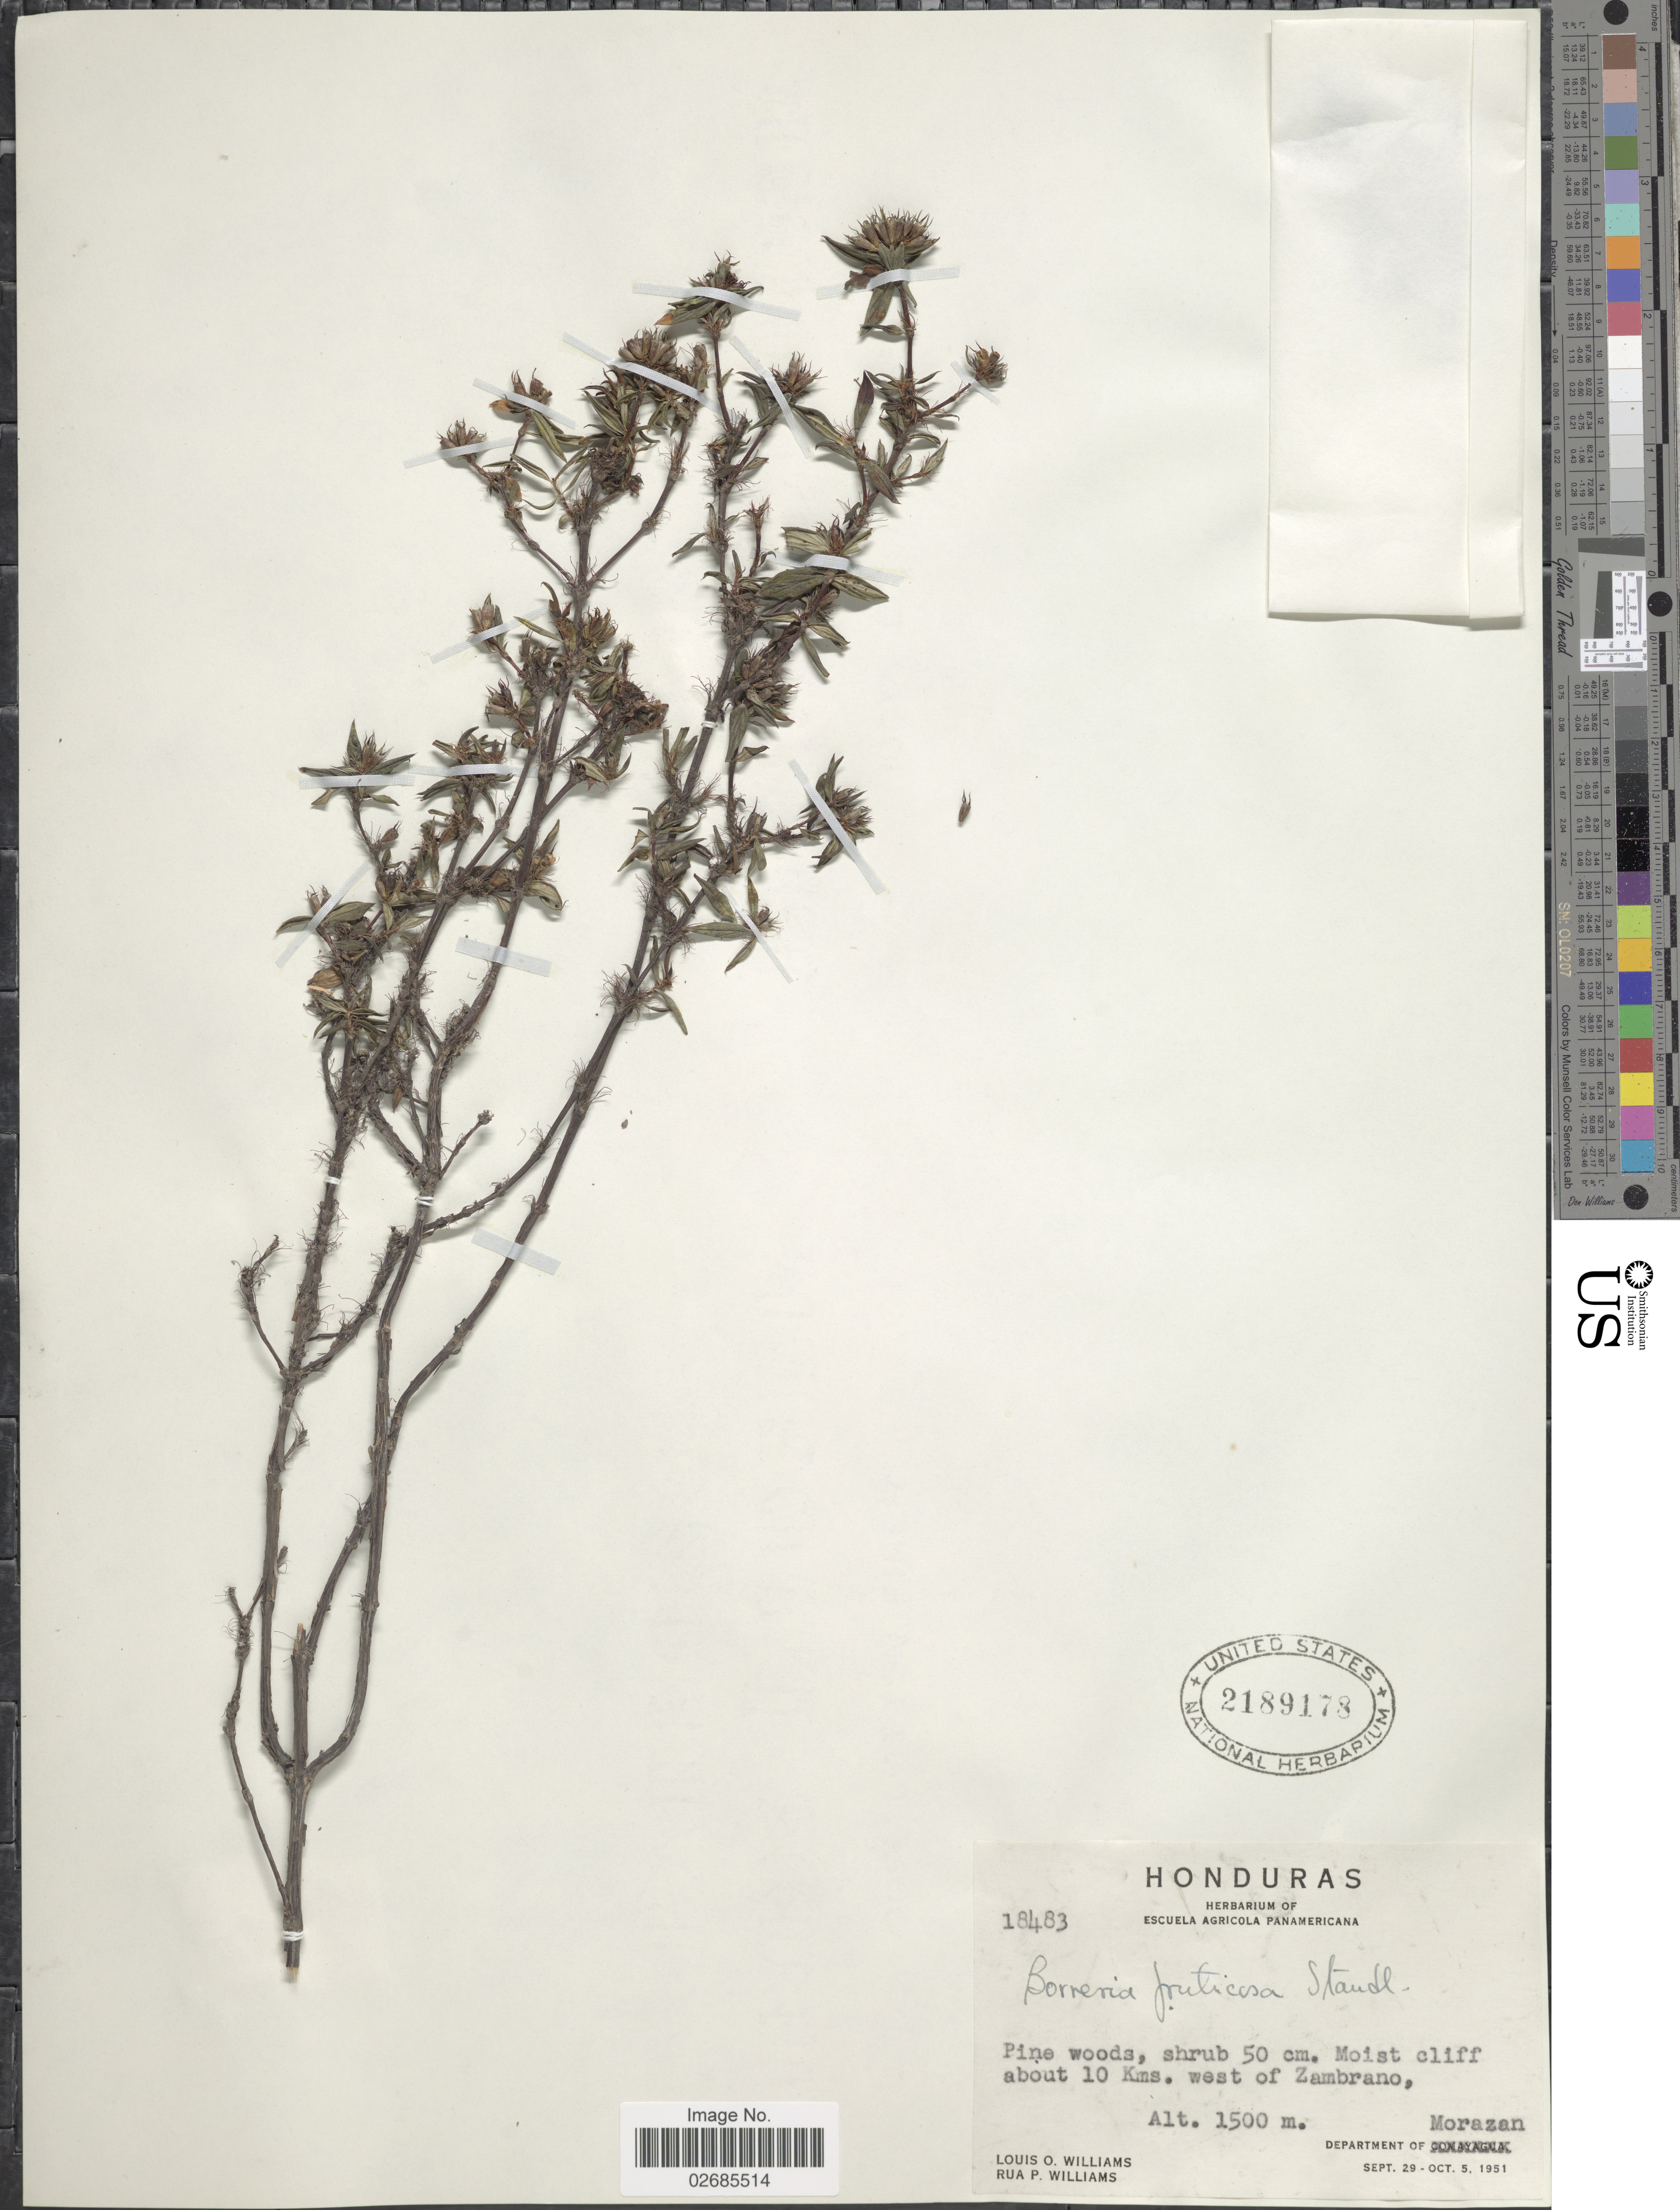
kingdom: Plantae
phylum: Tracheophyta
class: Magnoliopsida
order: Gentianales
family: Rubiaceae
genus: Borreria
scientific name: Borreria fruticosa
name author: Standl.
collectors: L. O. Williams & T. P. Williams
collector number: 18483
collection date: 1951-09-29/1951-10-05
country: Honduras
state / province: Fco. Morazán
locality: Moist cliff about 10 Kms west of Zambrano, Department of Morazan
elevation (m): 1500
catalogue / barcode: US 2189178